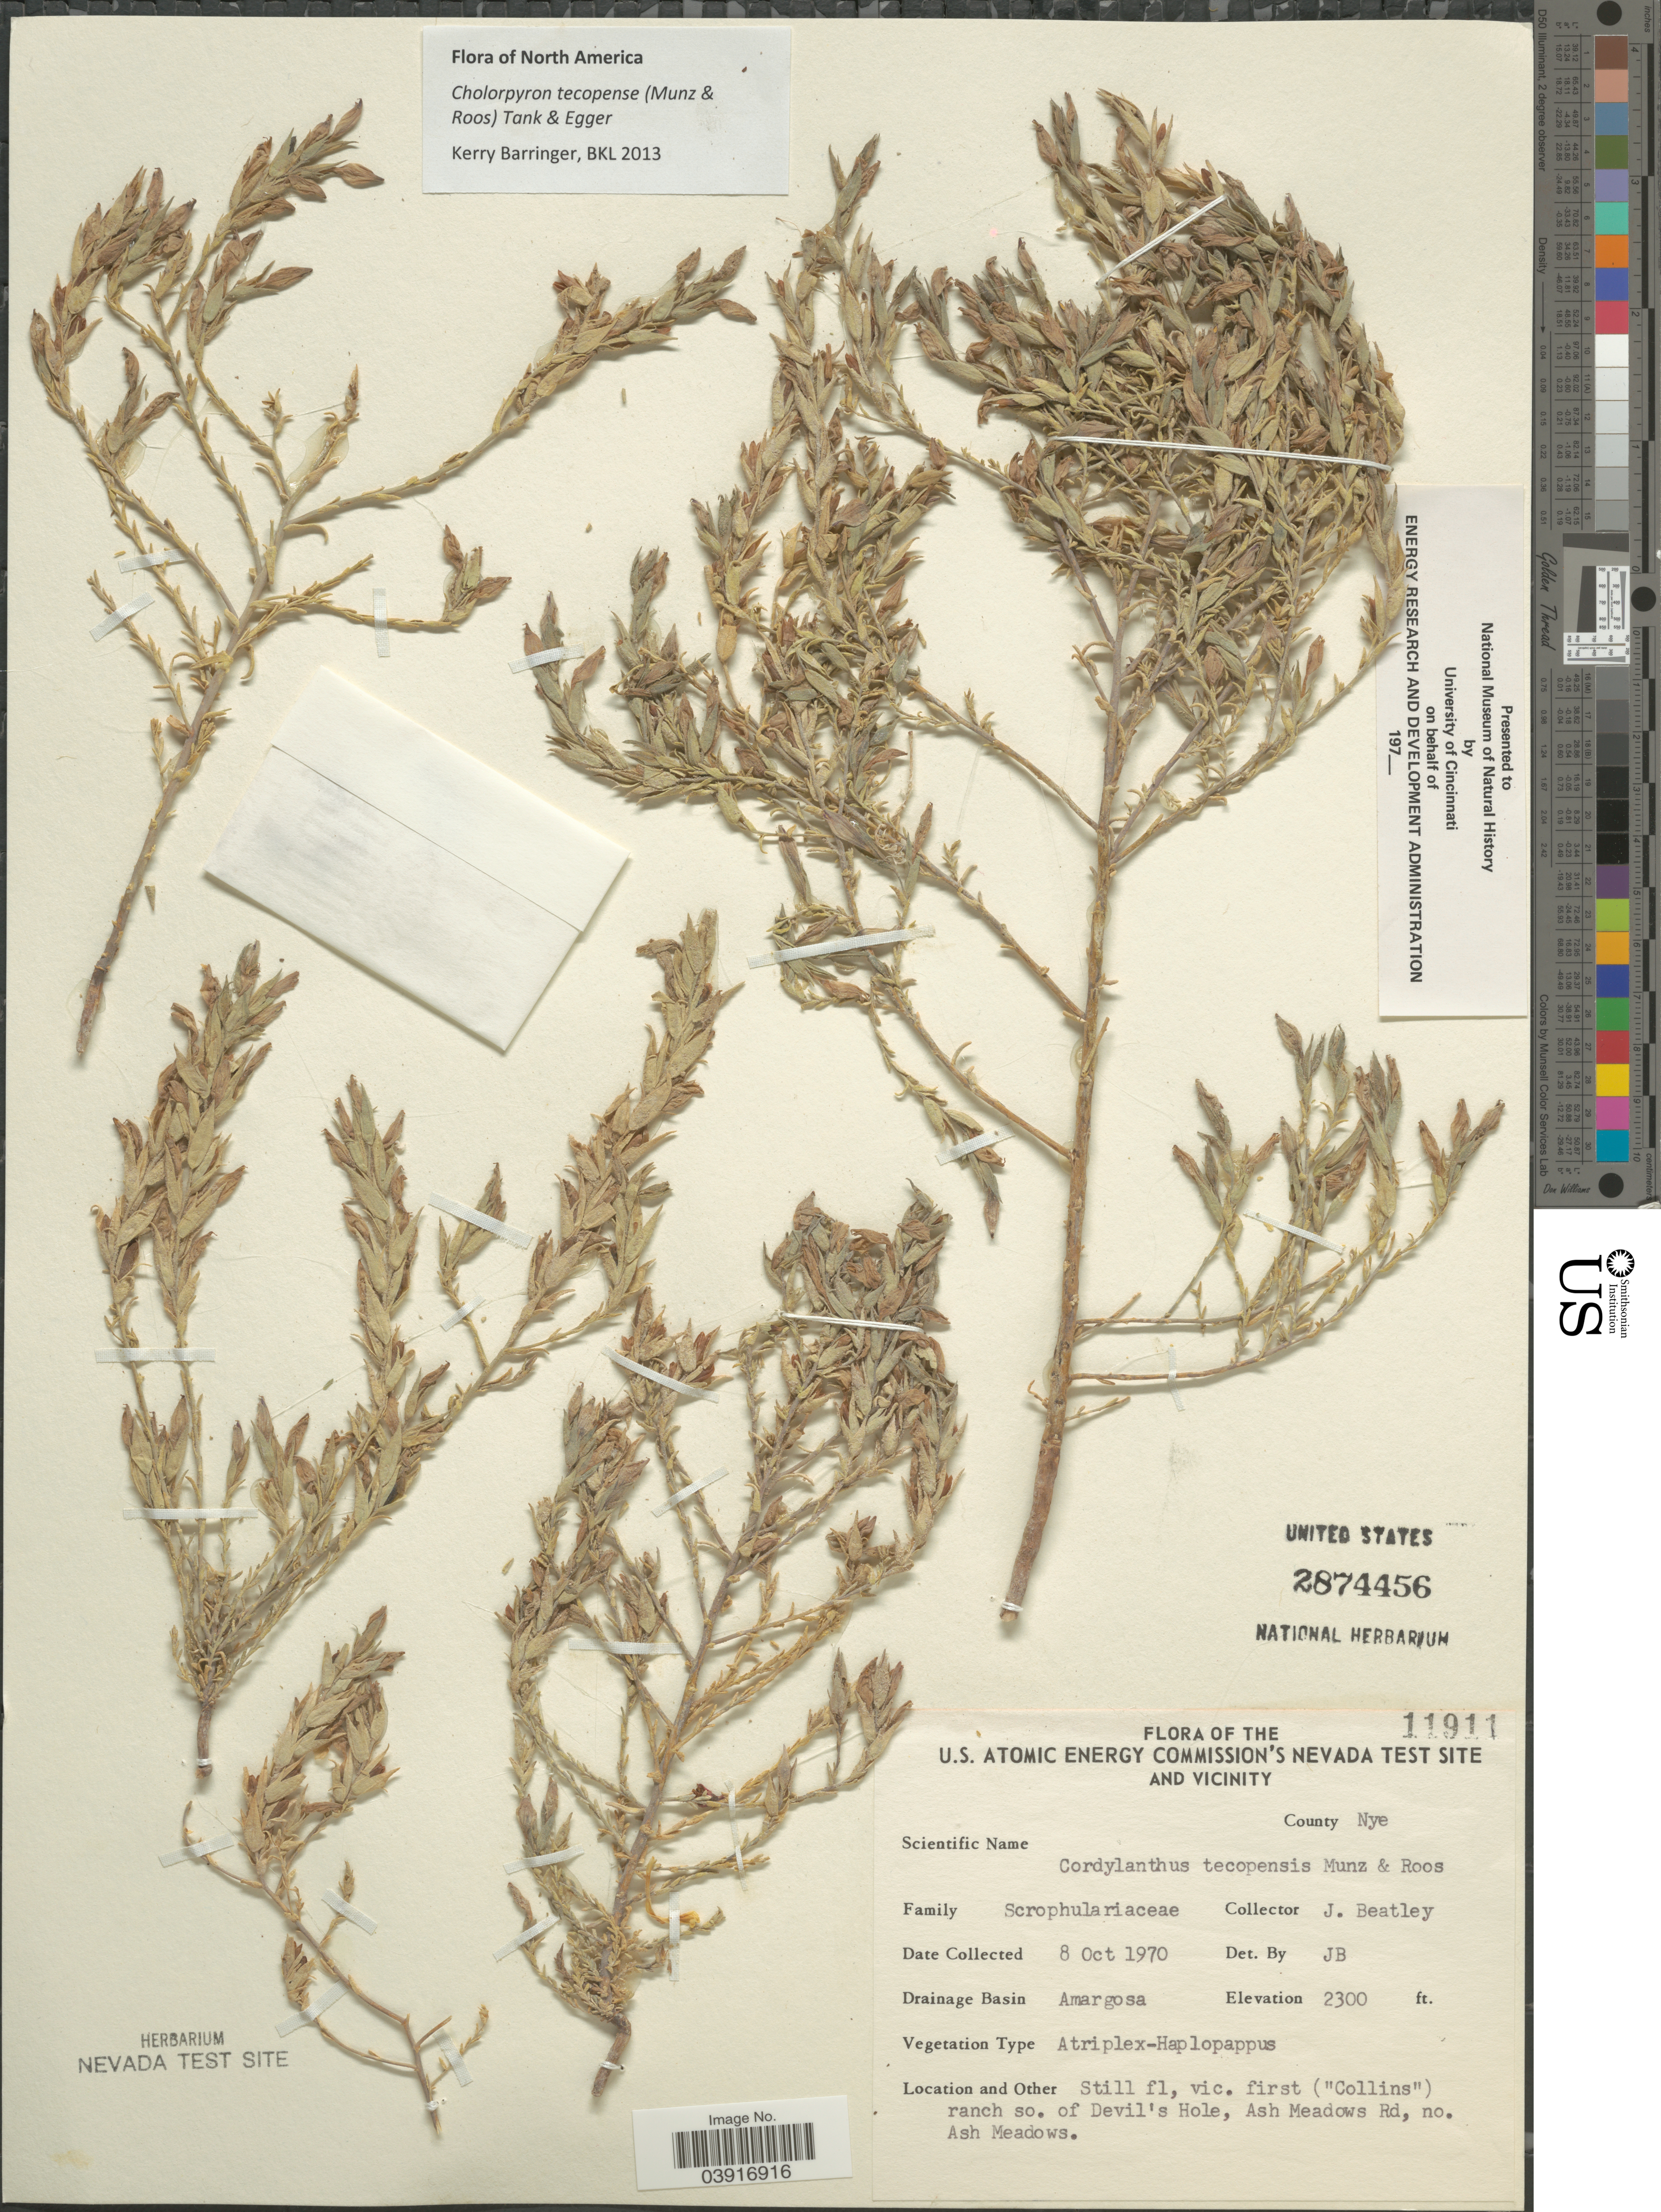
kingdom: Plantae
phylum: Tracheophyta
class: Magnoliopsida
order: Lamiales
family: Orobanchaceae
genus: Chloropyron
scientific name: Chloropyron tecopense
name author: (Munz) J.C. Roos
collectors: J. C. Beatley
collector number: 11911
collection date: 1970-10-08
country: United States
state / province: Nevada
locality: U.S. Atomic Energy Commision's Nevada Test Site and Vicinity. County Nye. Drainage Basin Amargosa. Ranch so. of Devil's Hole, Ash Meadows Rd, no. Ash Meadows.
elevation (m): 701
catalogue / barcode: US 2874456